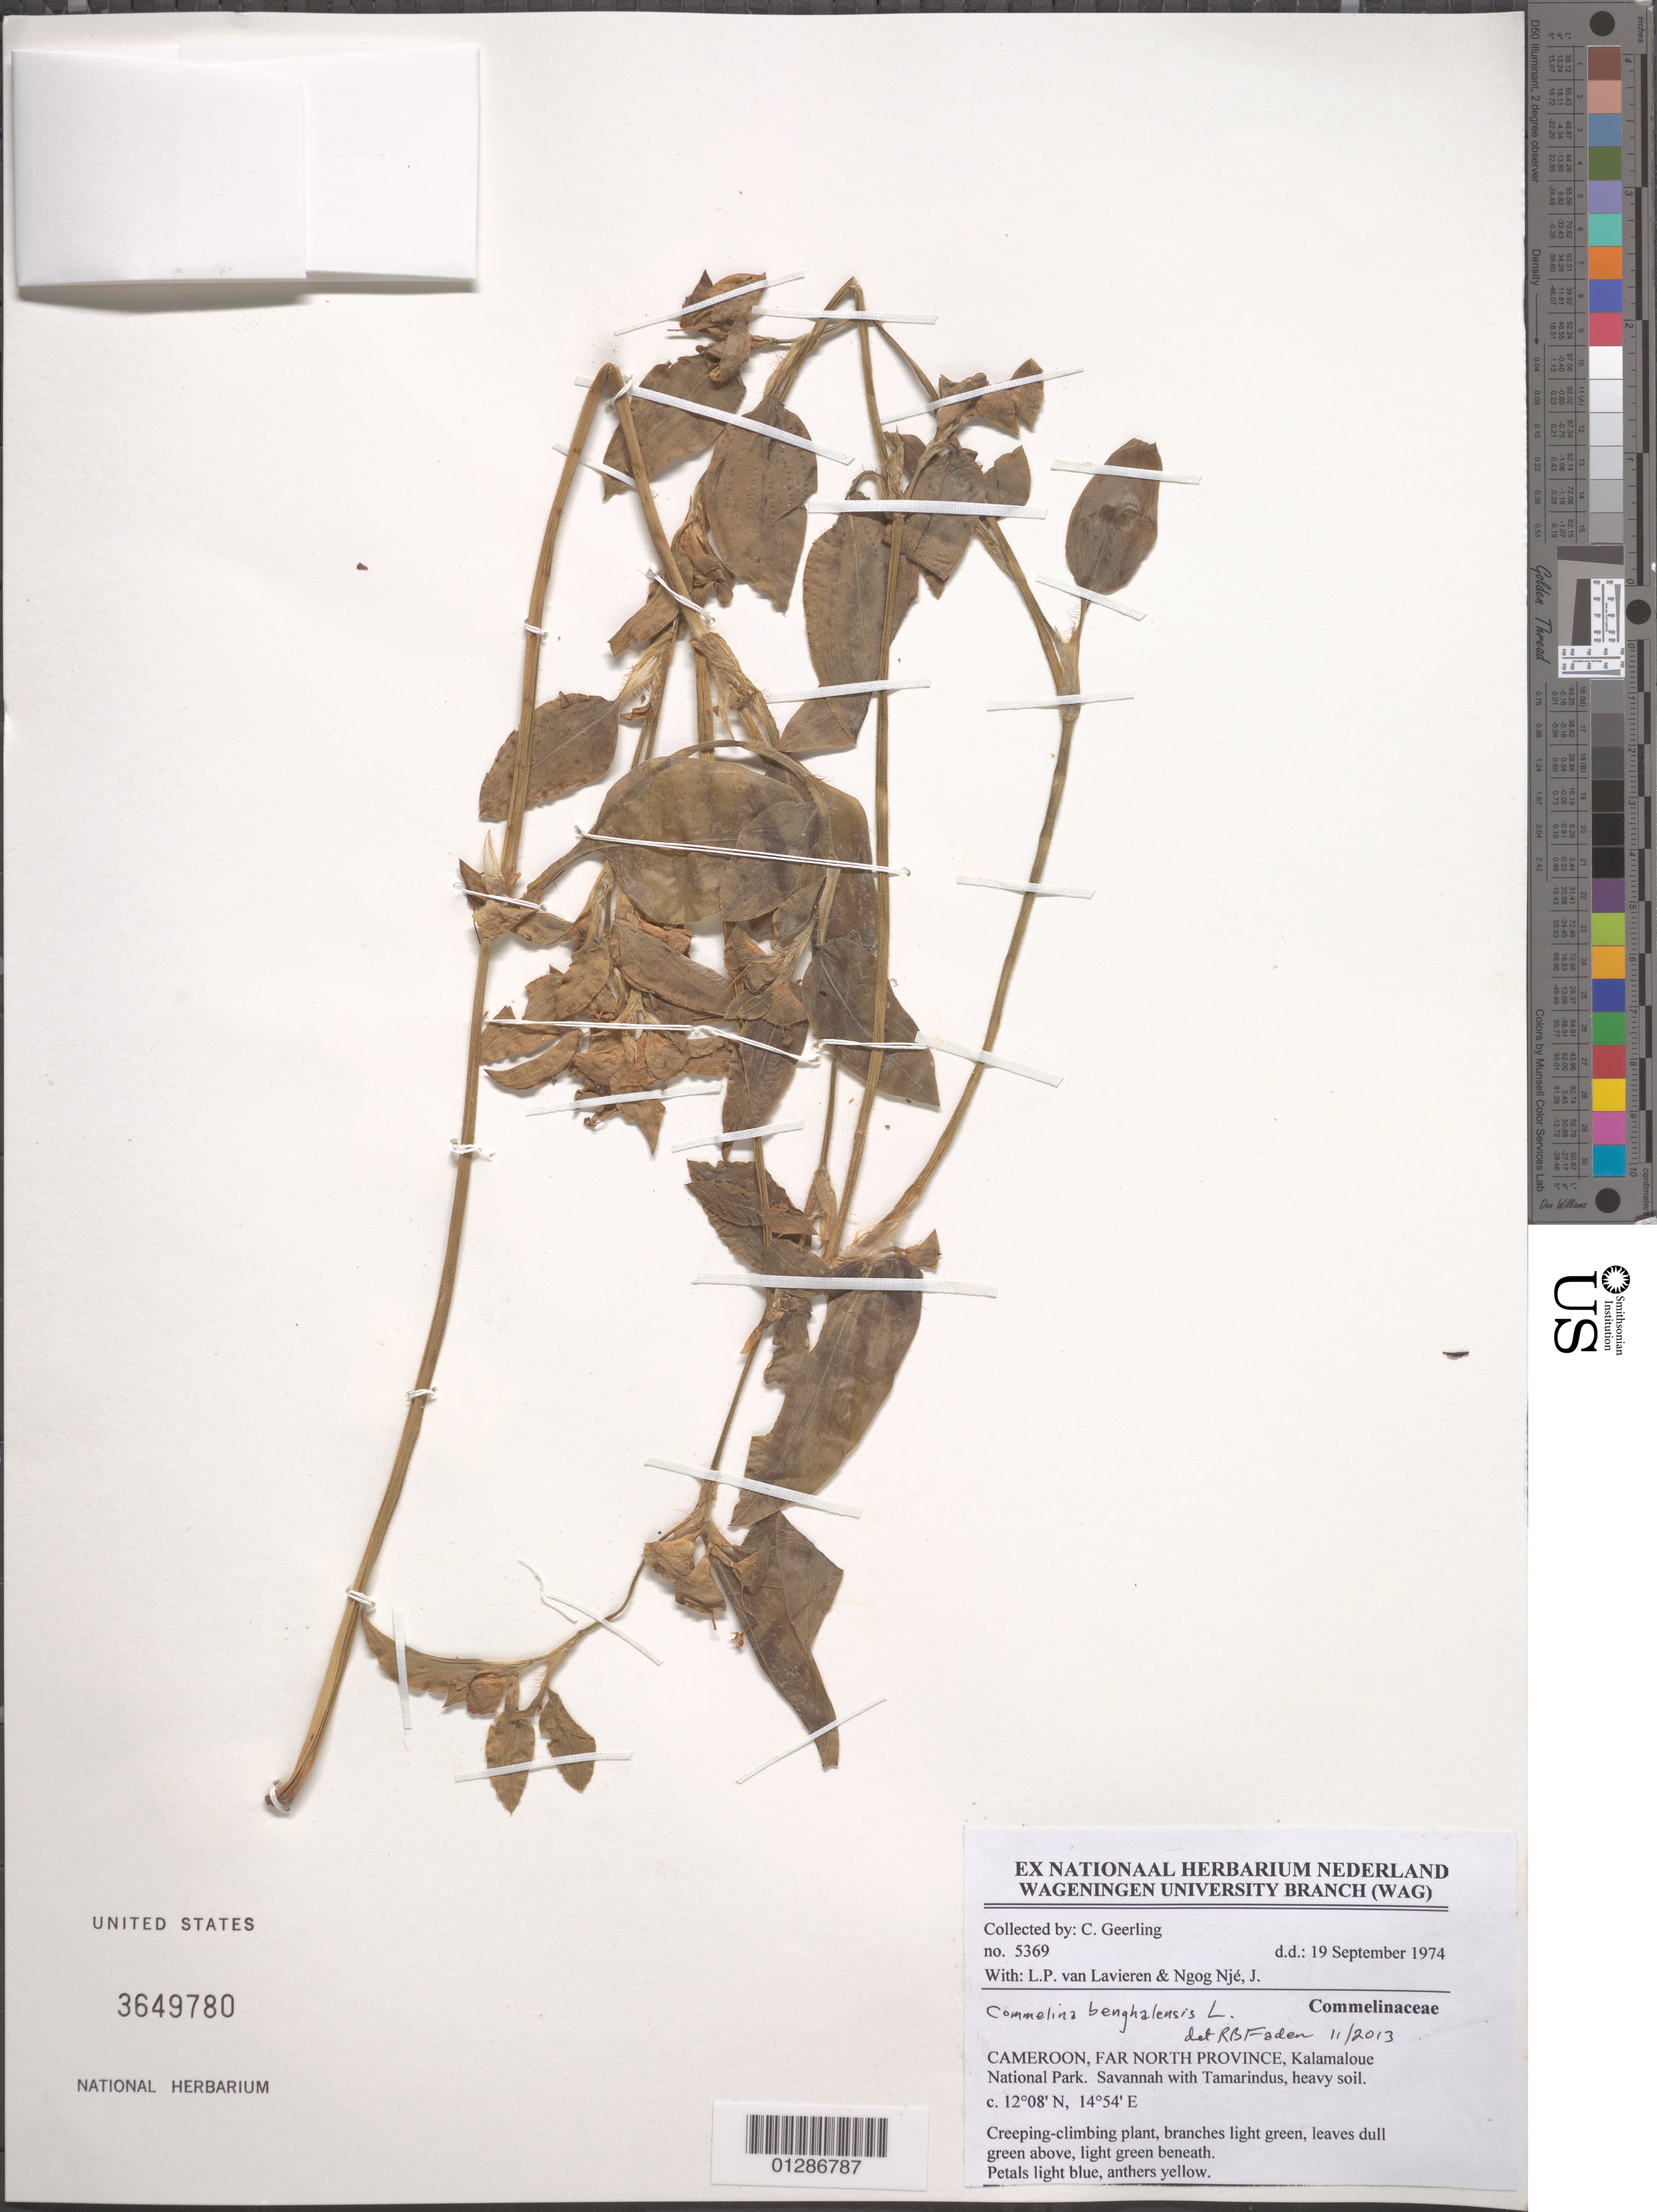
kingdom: Plantae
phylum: Tracheophyta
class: Liliopsida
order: Commelinales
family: Commelinaceae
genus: Commelina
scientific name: Commelina benghalensis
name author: L.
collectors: C. Geerling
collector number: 5369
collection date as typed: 19 Sep 1974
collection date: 1974-09-19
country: Cameroon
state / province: Nord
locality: Kalamaloue National Park.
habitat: Creeping-climbing plant.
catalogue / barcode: US 3649780